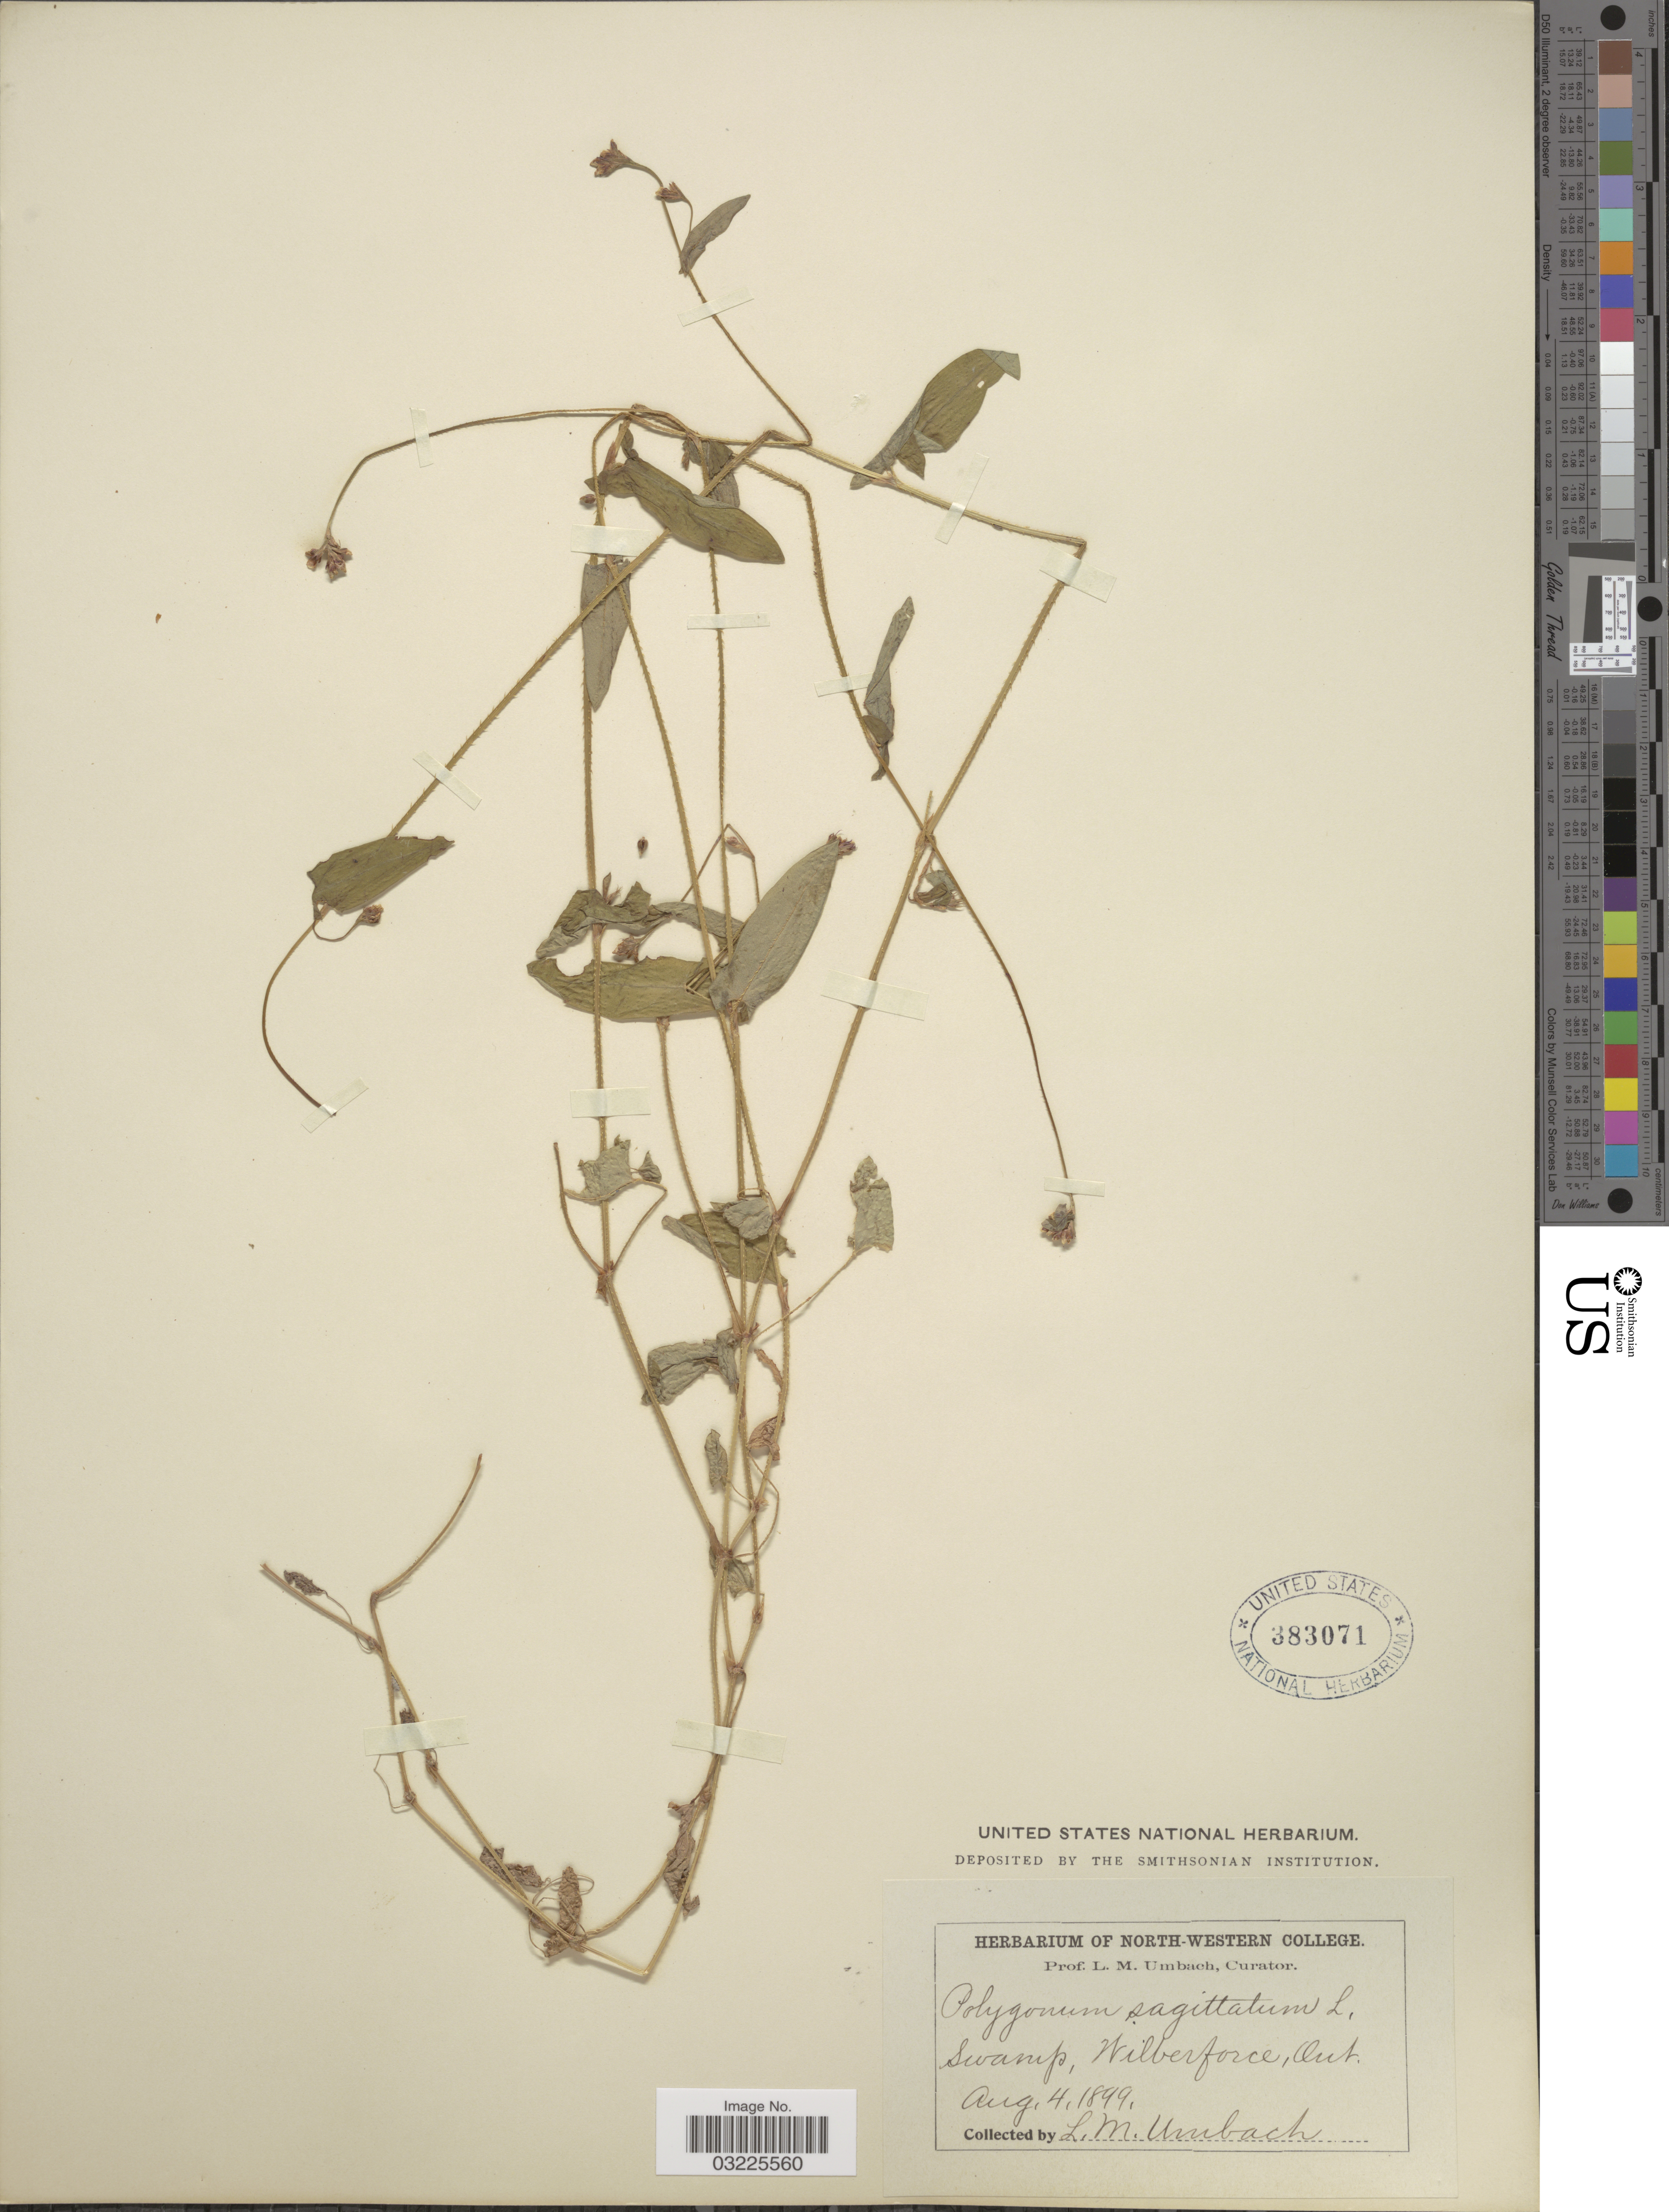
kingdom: Plantae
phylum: Tracheophyta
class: Magnoliopsida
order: Caryophyllales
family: Polygonaceae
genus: Persicaria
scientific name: Persicaria sagittata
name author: (L.) H. Gross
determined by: Atha, D. E.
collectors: L. M. Umbach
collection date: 1899-08-04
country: Canada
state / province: Ontario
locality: Wilberforce.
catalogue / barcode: US 383071